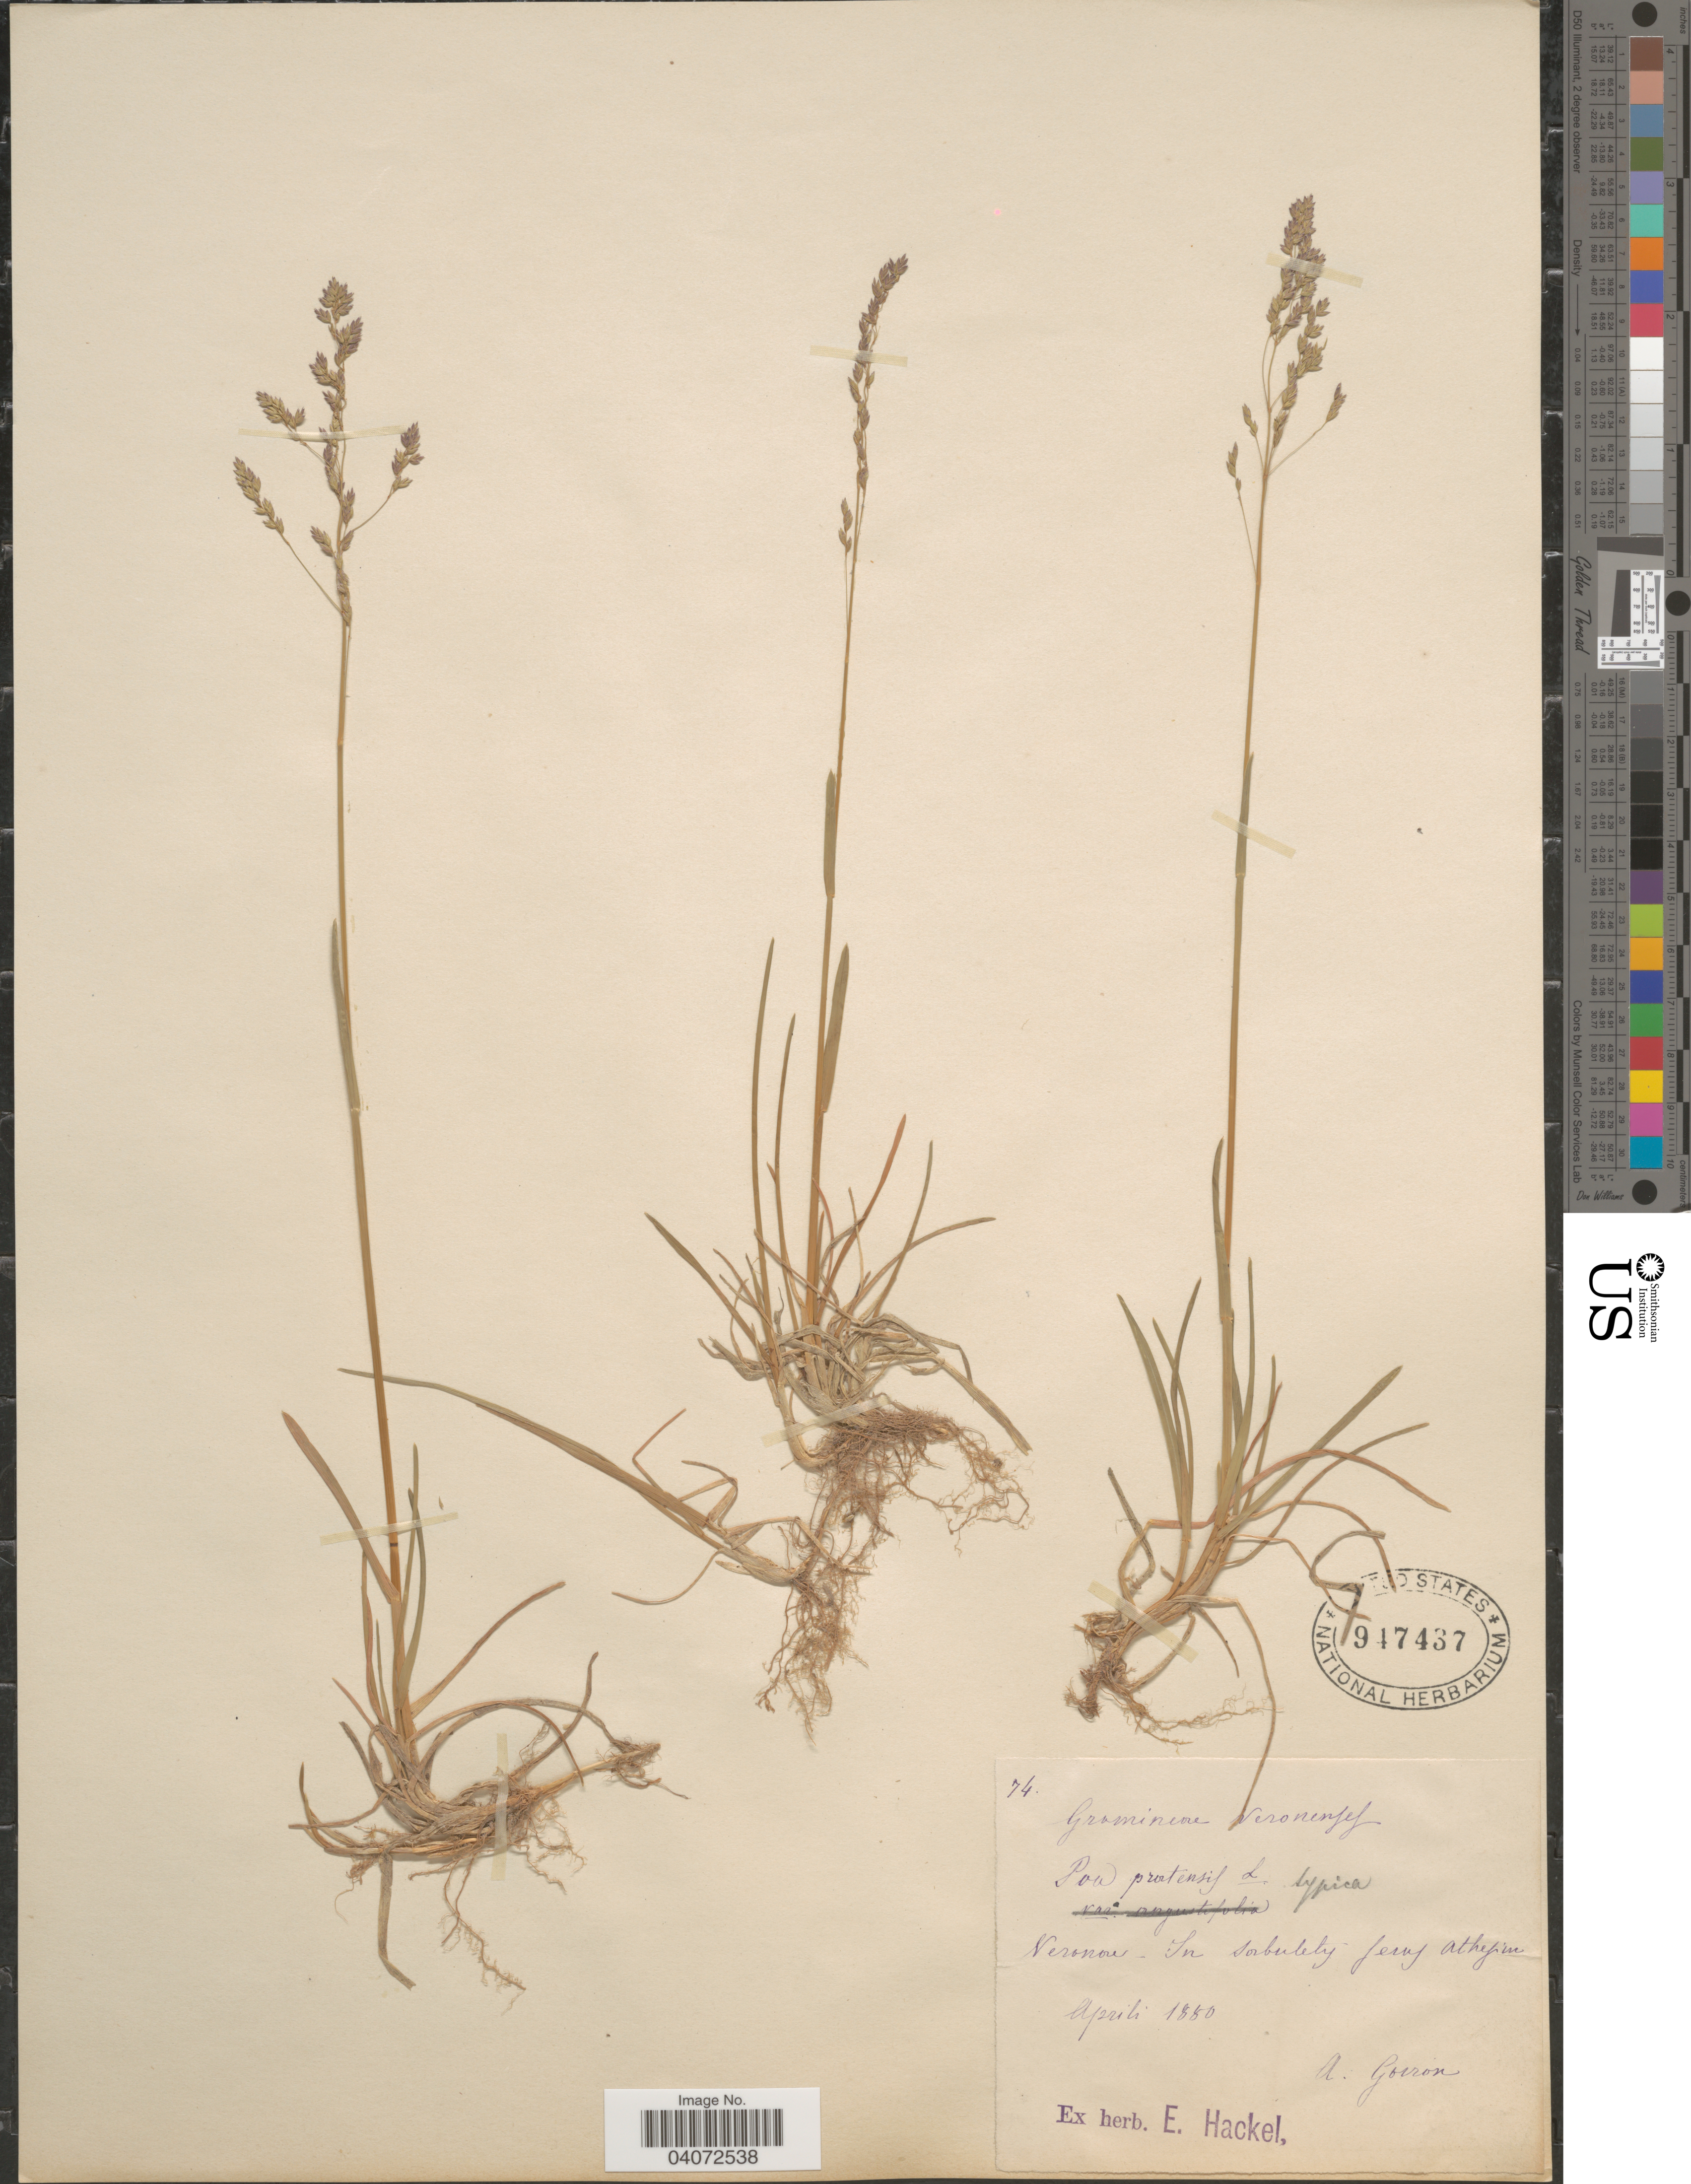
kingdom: Plantae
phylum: Tracheophyta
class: Liliopsida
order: Poales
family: Poaceae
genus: Poa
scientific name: Poa pratensis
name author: L.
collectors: A. Gorron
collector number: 74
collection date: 1880-04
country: Italy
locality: Veronore - In sorbulety jerny athefine.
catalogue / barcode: US 947437